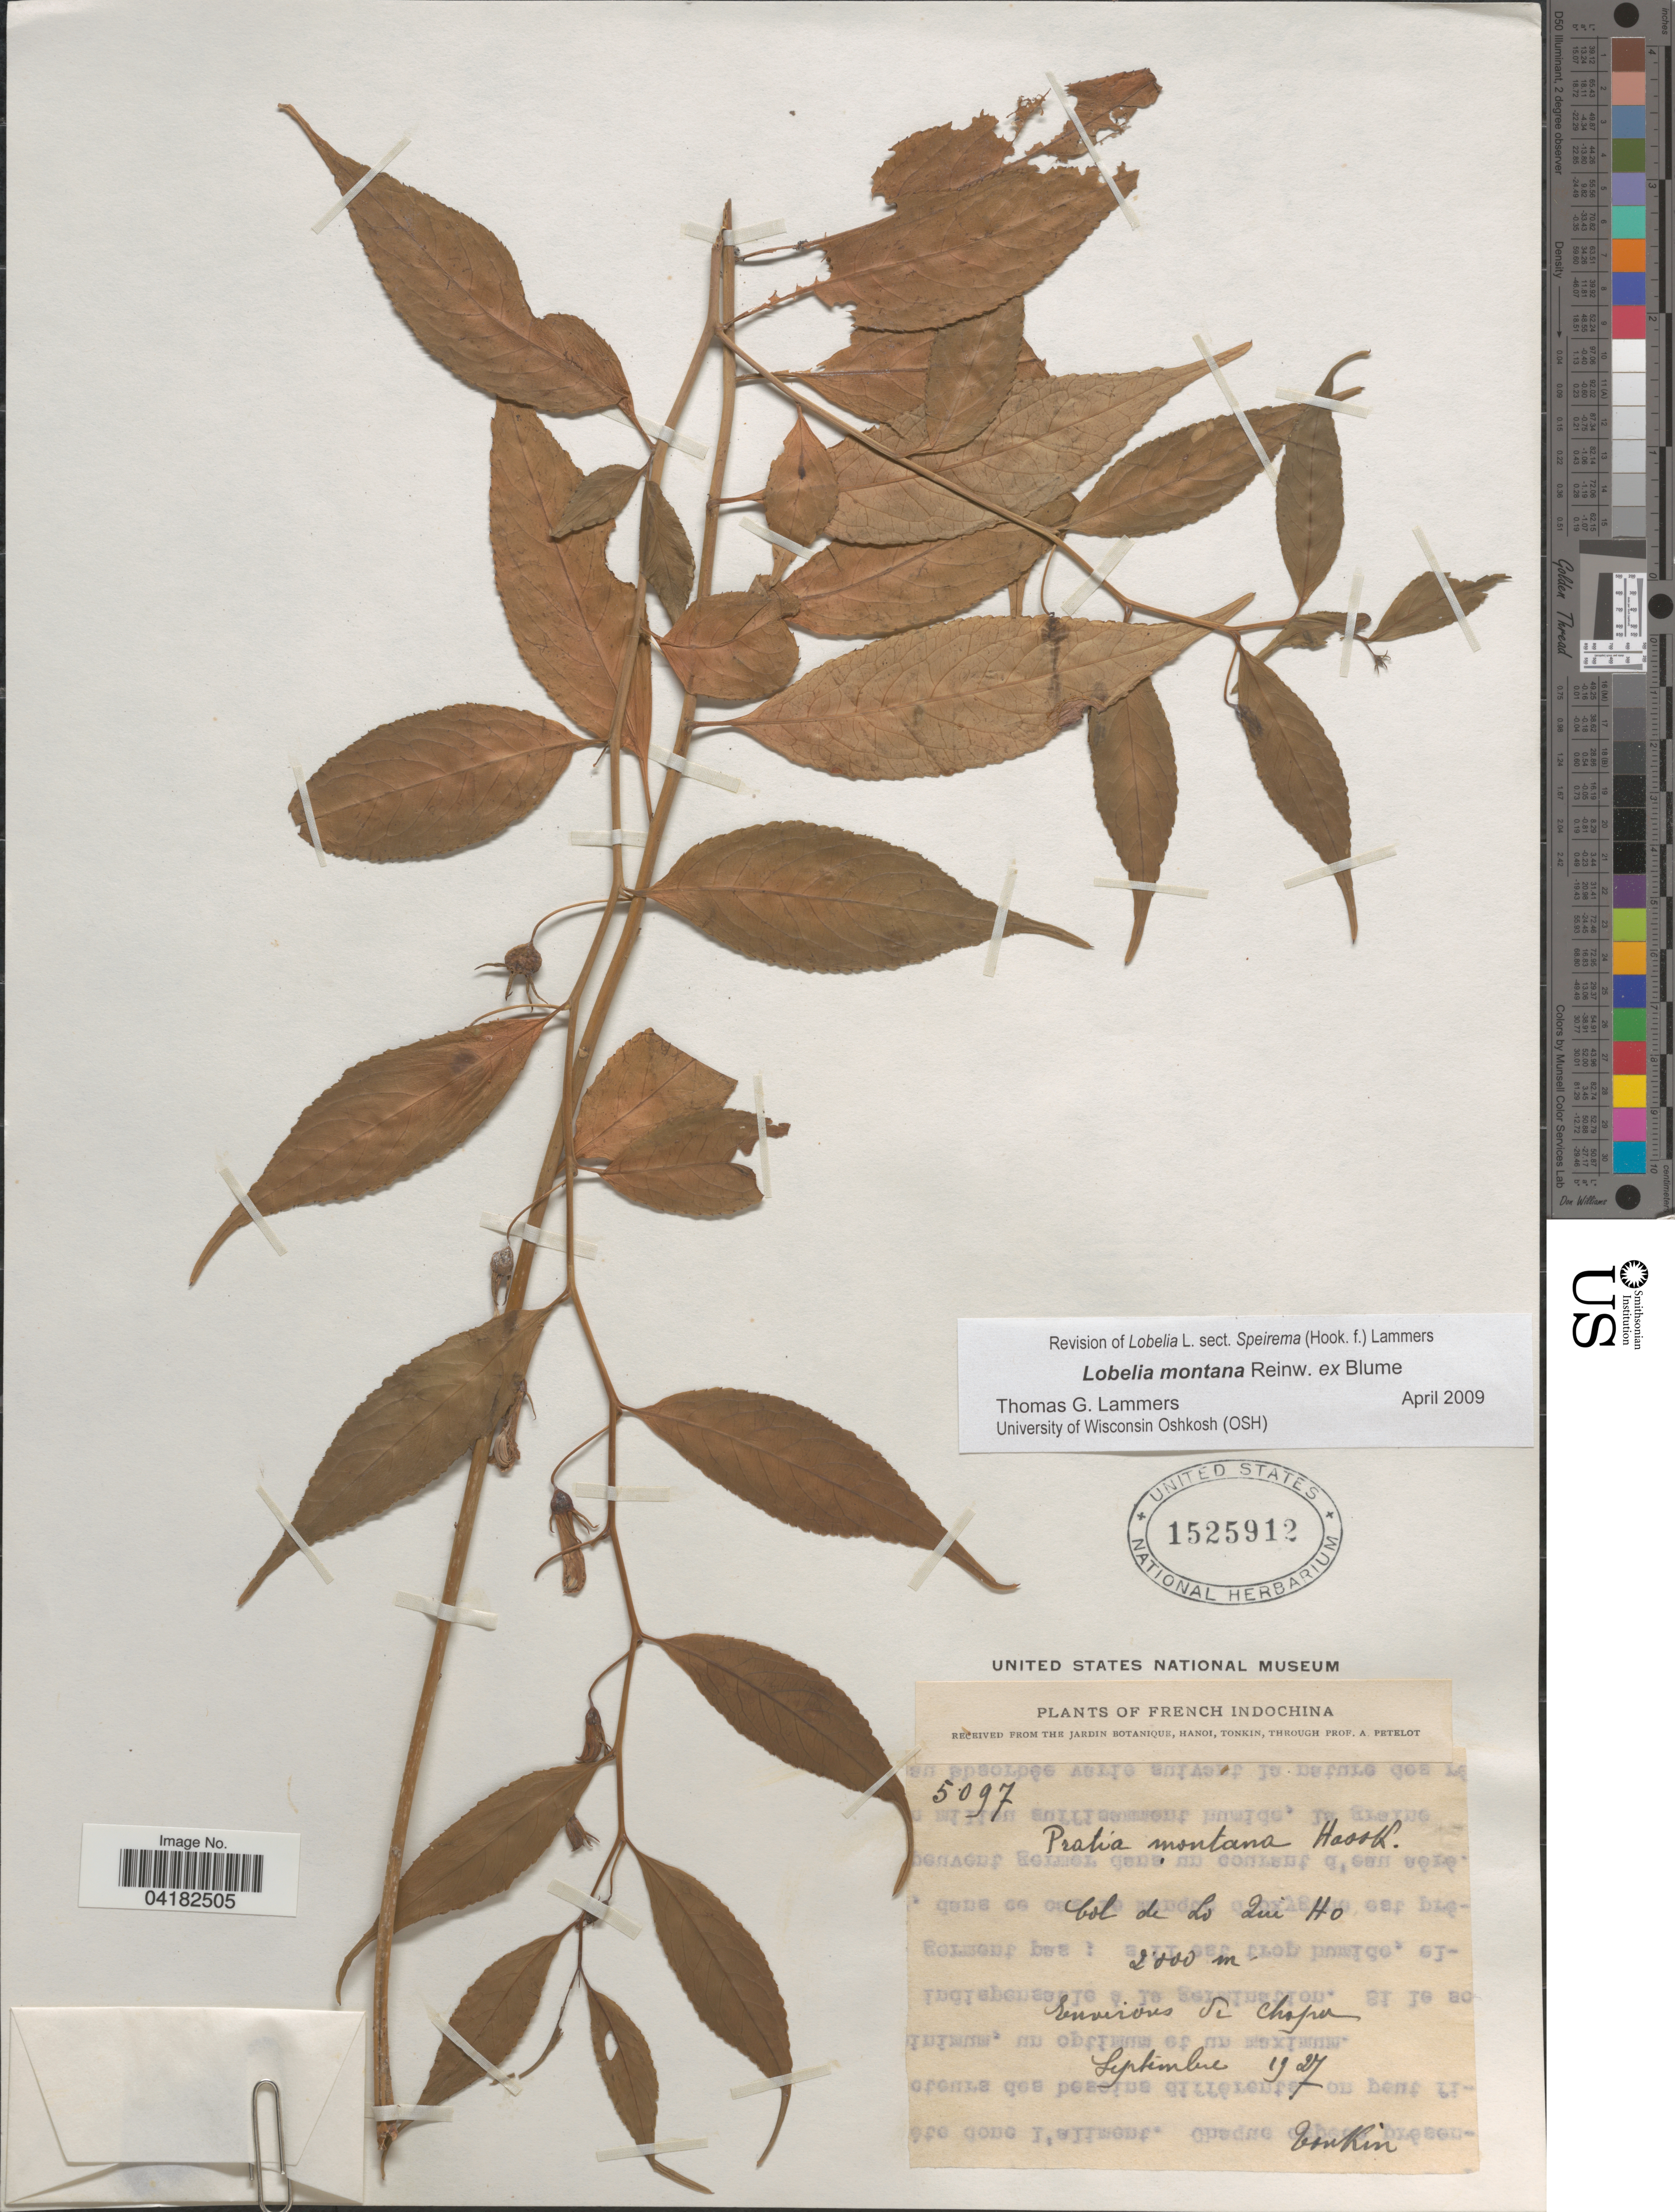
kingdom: Plantae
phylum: Tracheophyta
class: Magnoliopsida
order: Asterales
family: Campanulaceae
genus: Lobelia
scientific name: Lobelia montana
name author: Reinw. ex Blume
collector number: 5097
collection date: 1927-09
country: Vietnam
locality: French Indochina. Environs de Chapa. Tonkin.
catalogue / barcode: US 1525912